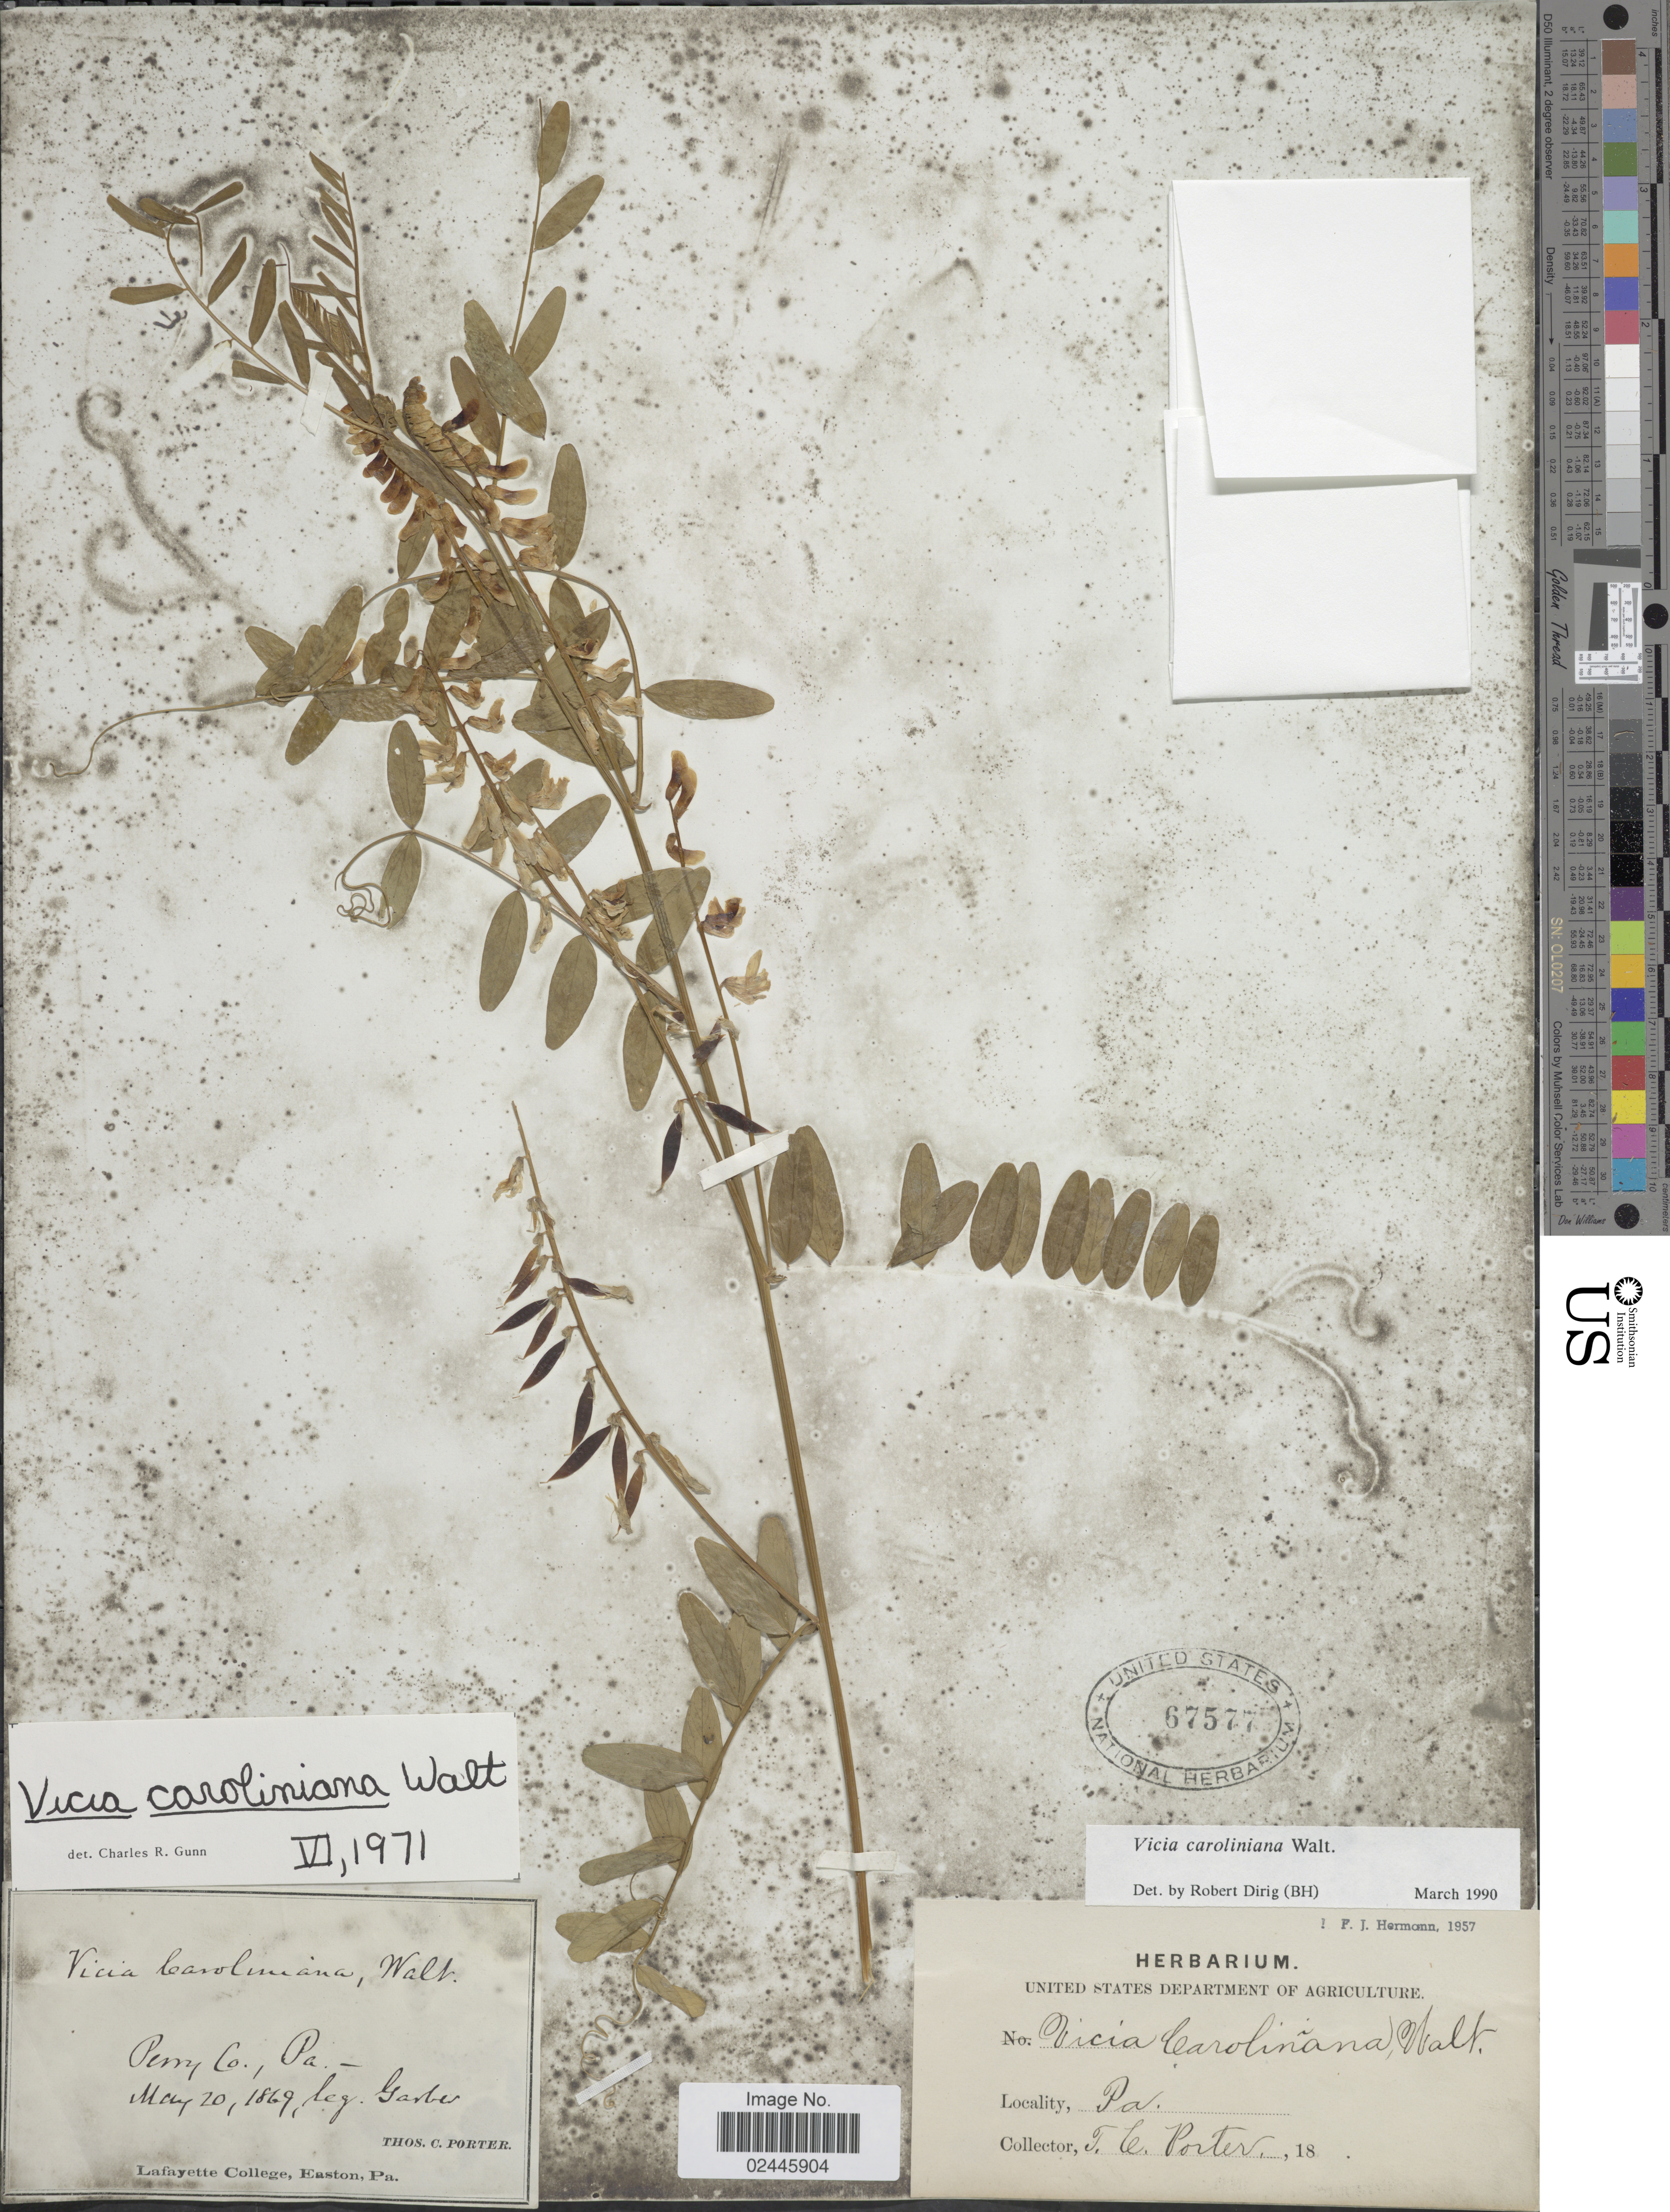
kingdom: Plantae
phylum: Tracheophyta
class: Magnoliopsida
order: Fabales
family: Fabaceae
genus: Vicia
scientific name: Vicia caroliniana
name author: Walter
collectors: -- Garber & T. Porter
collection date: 1869-05-20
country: United States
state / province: Pennsylvania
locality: Perry Co.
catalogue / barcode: US 67577